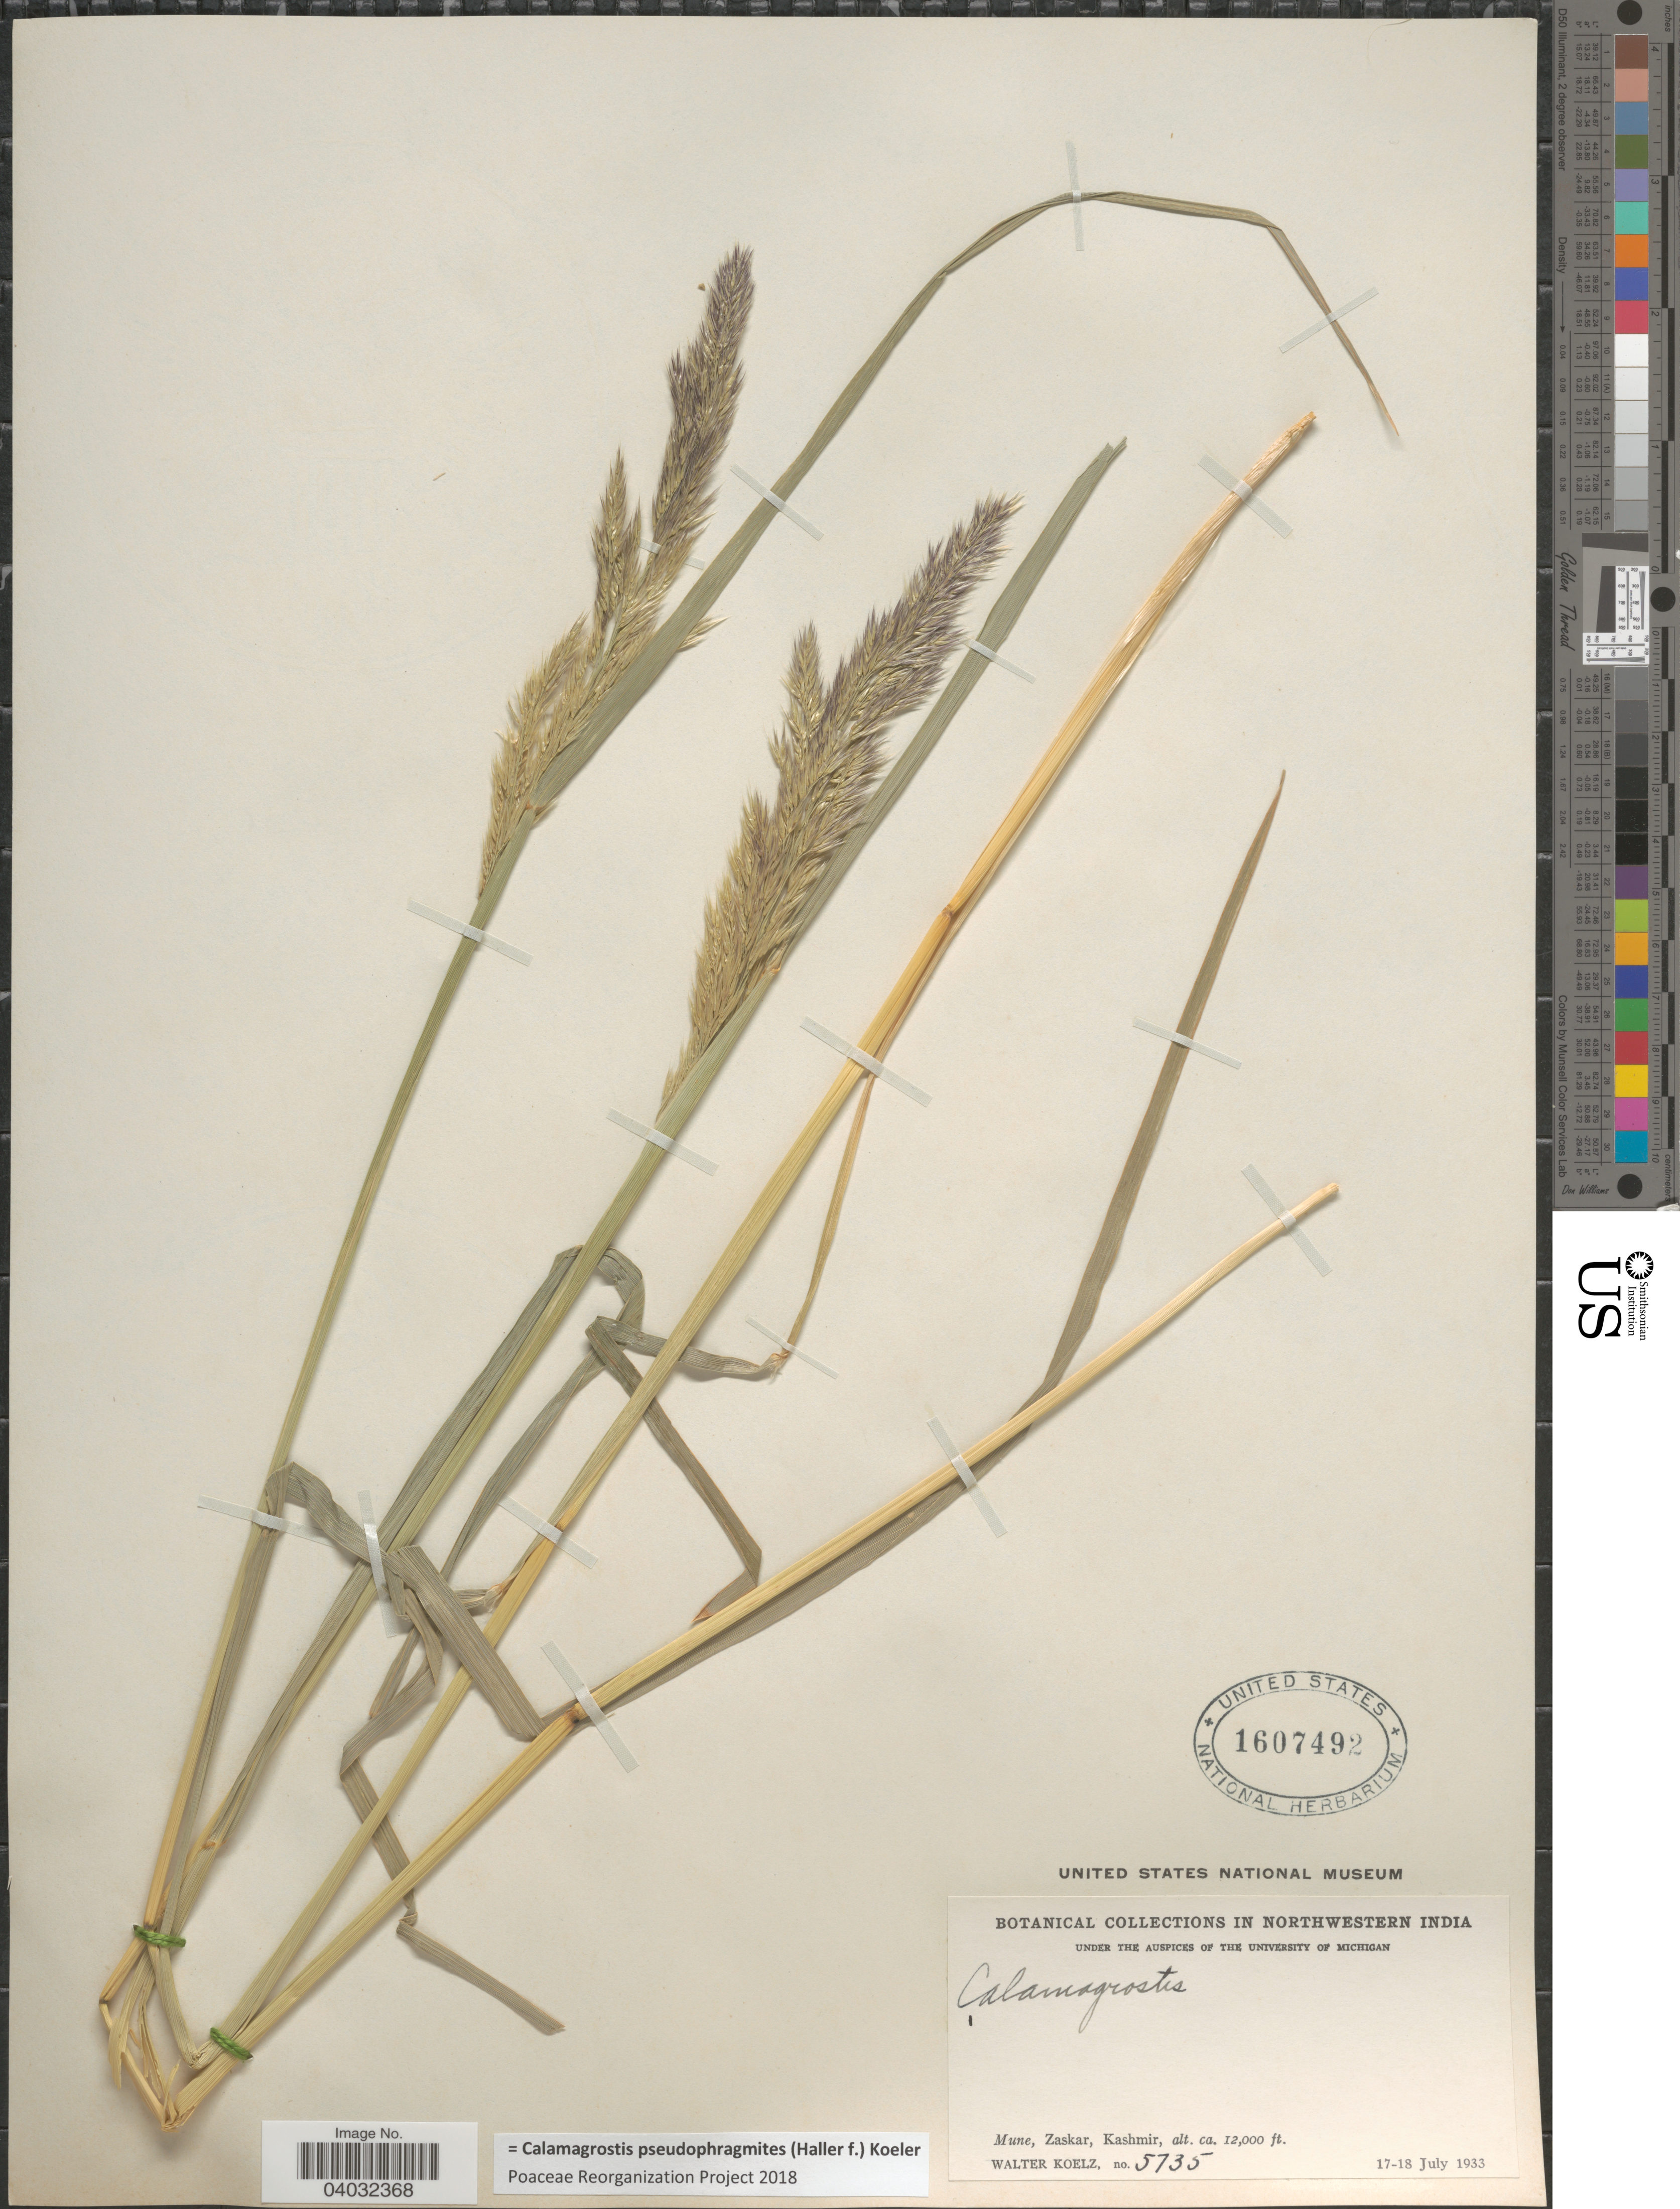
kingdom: Plantae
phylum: Tracheophyta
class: Liliopsida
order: Poales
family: Poaceae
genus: Calamagrostis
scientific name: Calamagrostis pseudophragmites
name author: (Haller f.) Koeler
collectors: W. N. Koelz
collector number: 5735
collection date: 1933-07-17/1933-07-18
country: India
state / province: Jammu and Kashmir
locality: Northwestern India. Mune, Zaskar, Kashmir.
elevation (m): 3658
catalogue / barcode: US 1607492